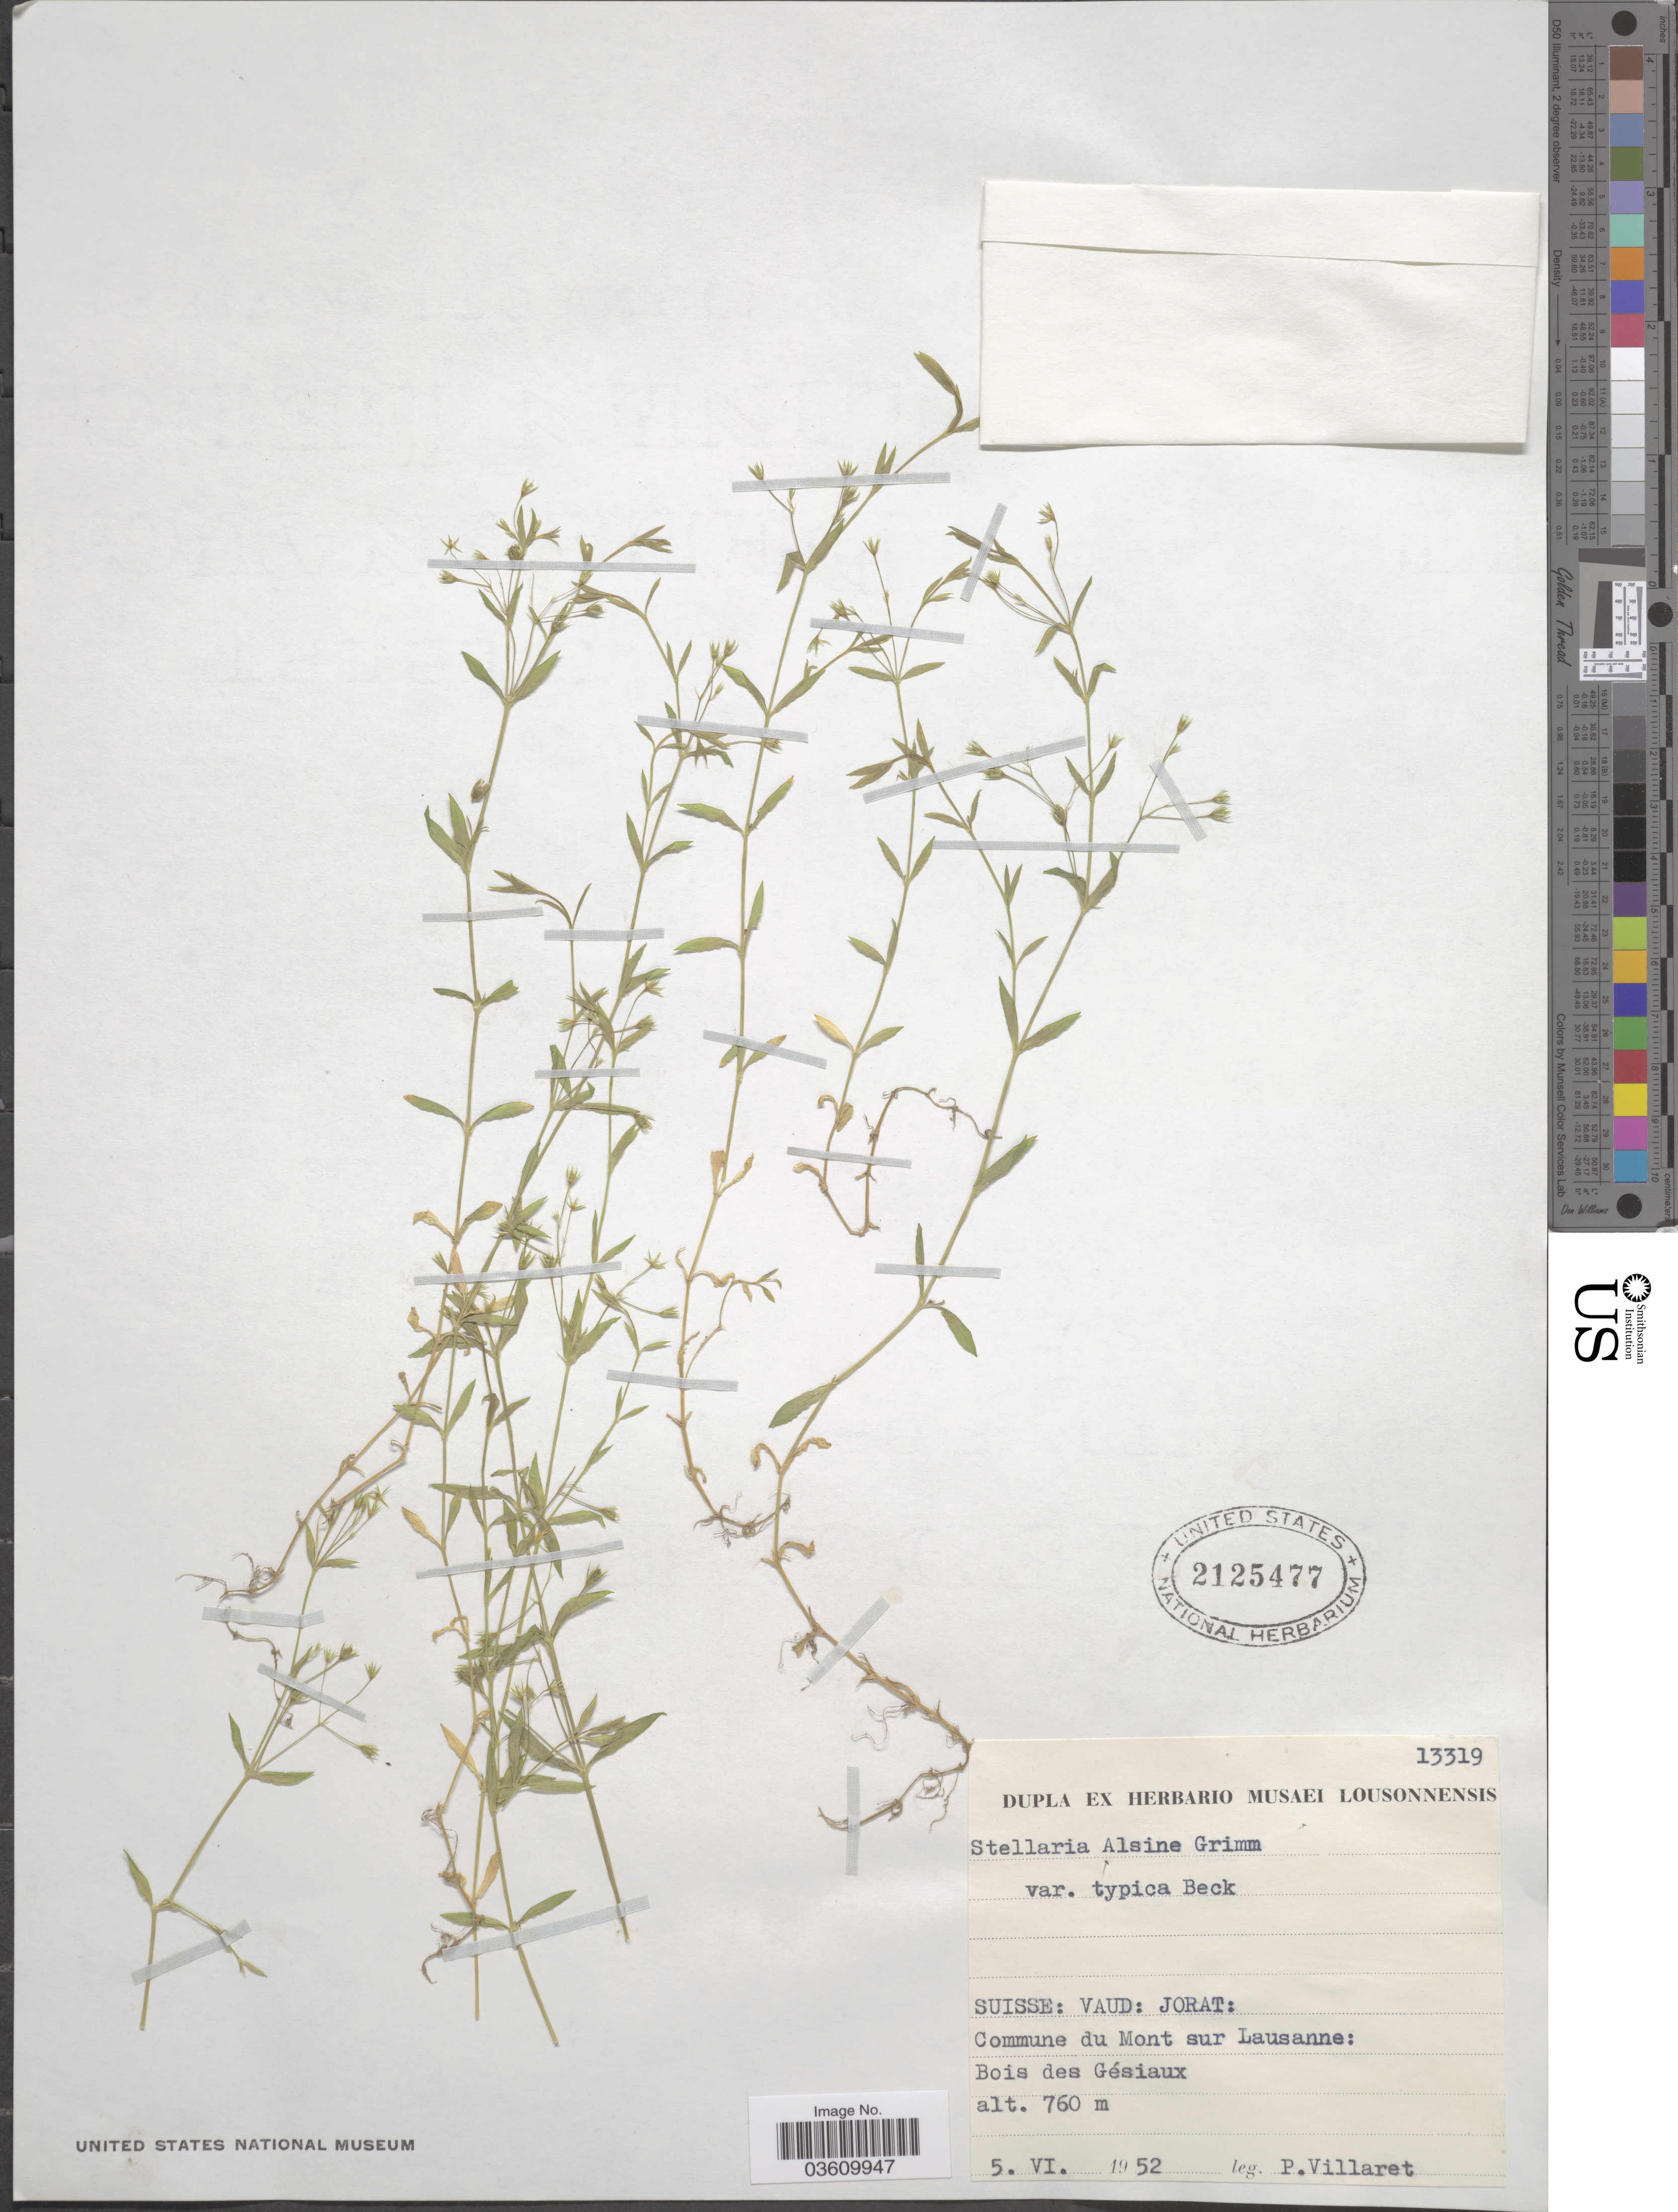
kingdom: Plantae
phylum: Tracheophyta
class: Magnoliopsida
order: Caryophyllales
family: Caryophyllaceae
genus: Stellaria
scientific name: Stellaria alsine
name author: Grimm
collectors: P. Villaret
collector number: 13319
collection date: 1952-06-05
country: Switzerland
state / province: Vaud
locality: Suisse: Vaud: Jorat: Commune du Mont sur Lausanne: Bois de Gésiaux.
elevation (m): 760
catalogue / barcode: US 2125477